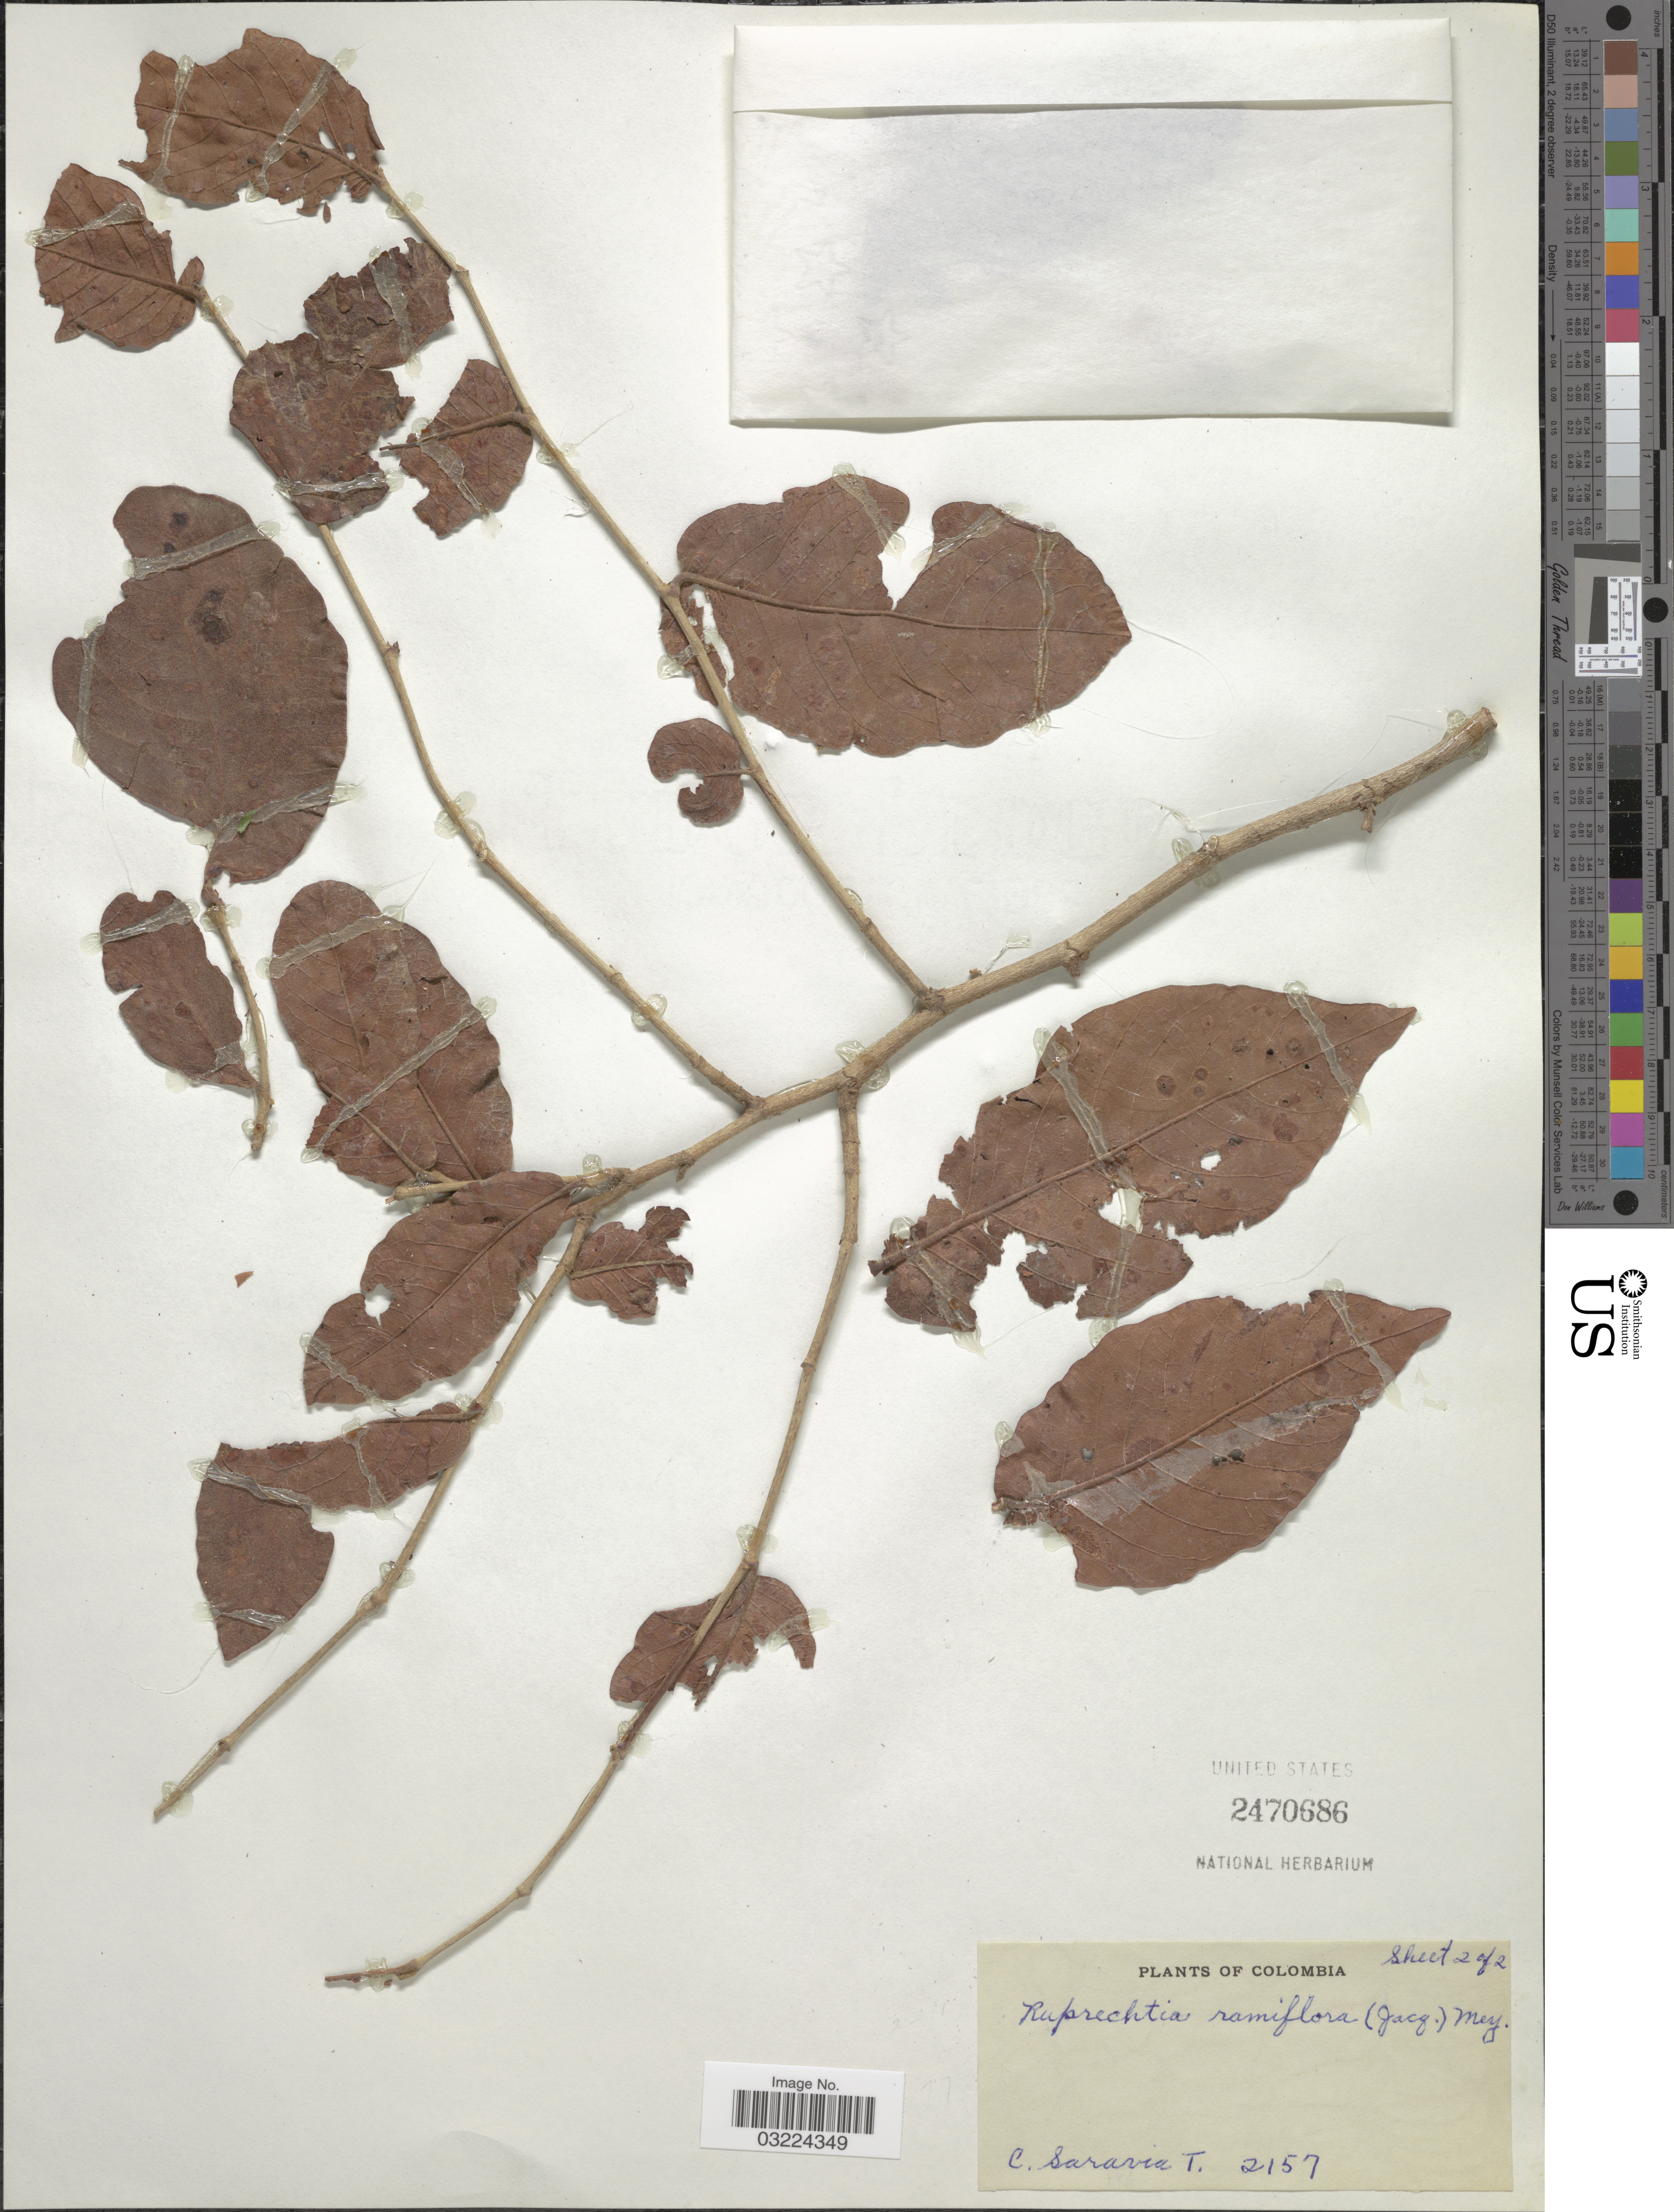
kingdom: Plantae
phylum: Tracheophyta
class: Magnoliopsida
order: Caryophyllales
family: Polygonaceae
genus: Ruprechtia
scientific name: Ruprechtia ramiflora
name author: (Jacq.) C.A. Mey.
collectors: C. Saravia T.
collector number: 2157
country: Colombia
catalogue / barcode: US 2470686